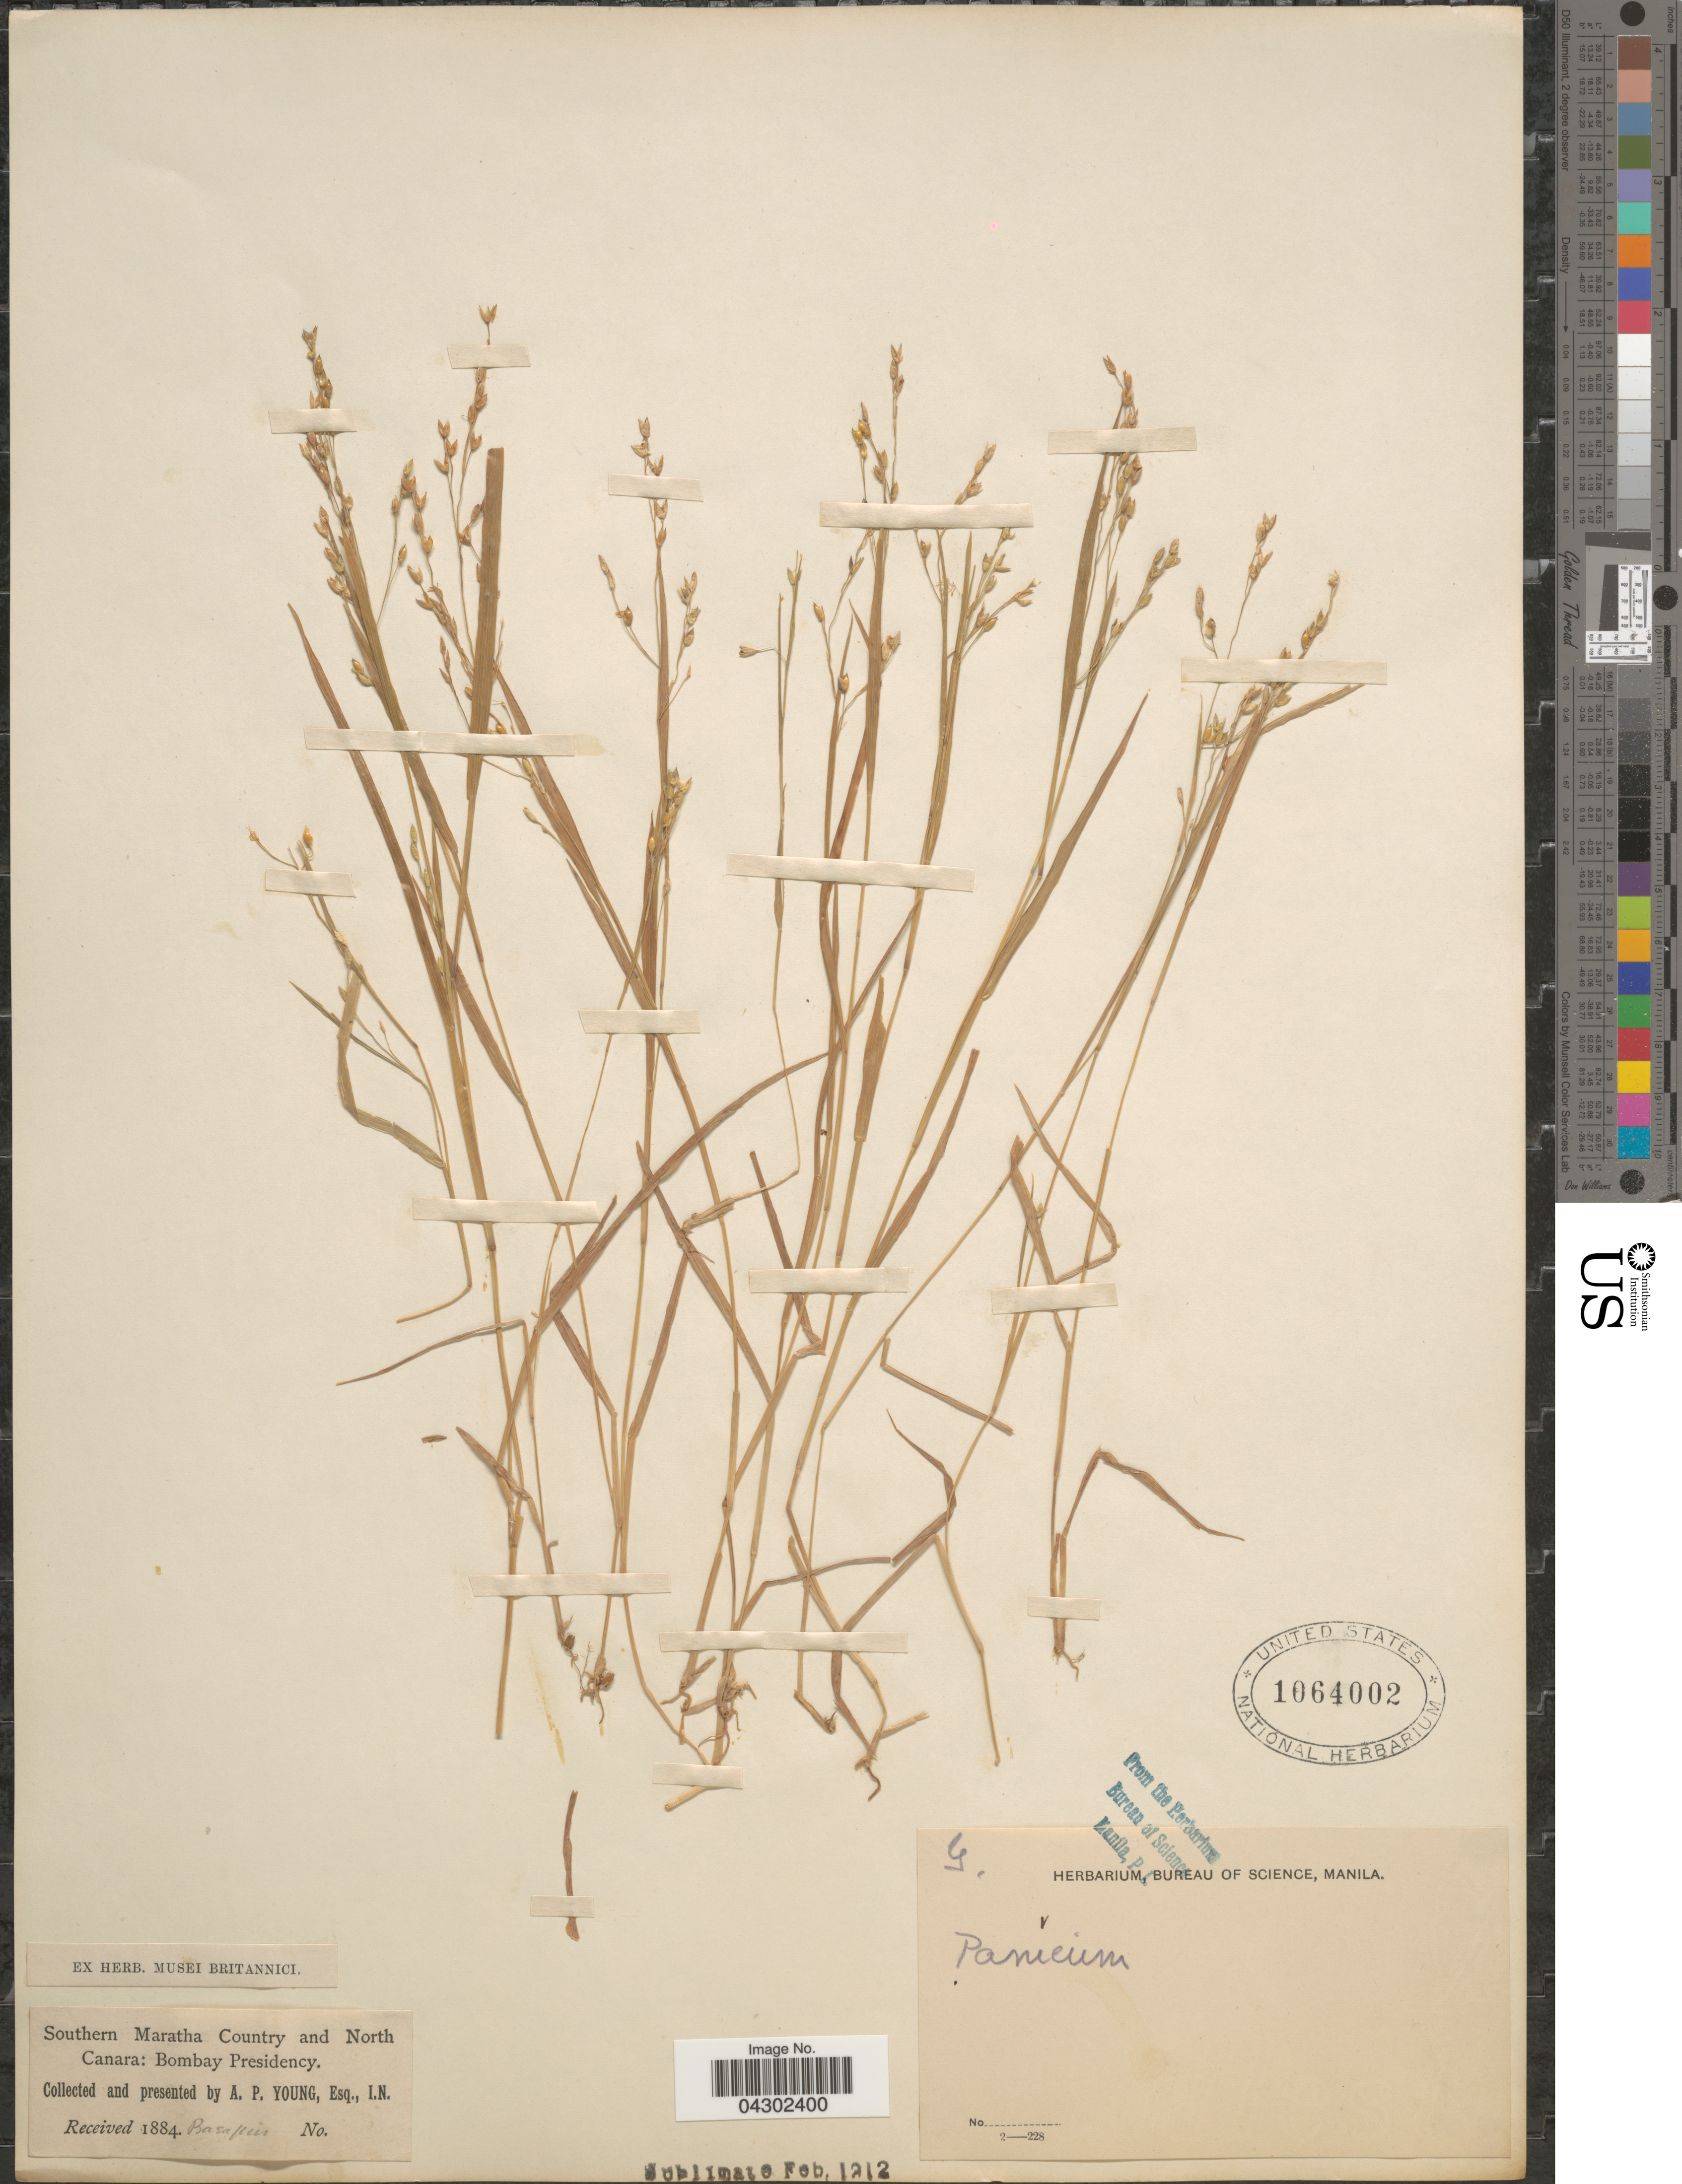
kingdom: Plantae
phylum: Tracheophyta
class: Liliopsida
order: Poales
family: Poaceae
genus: Panicum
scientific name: Panicum sp.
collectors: A. Young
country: India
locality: Southern Maratha Country and North Canara: Bombay Presidency.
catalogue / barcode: US 1064002